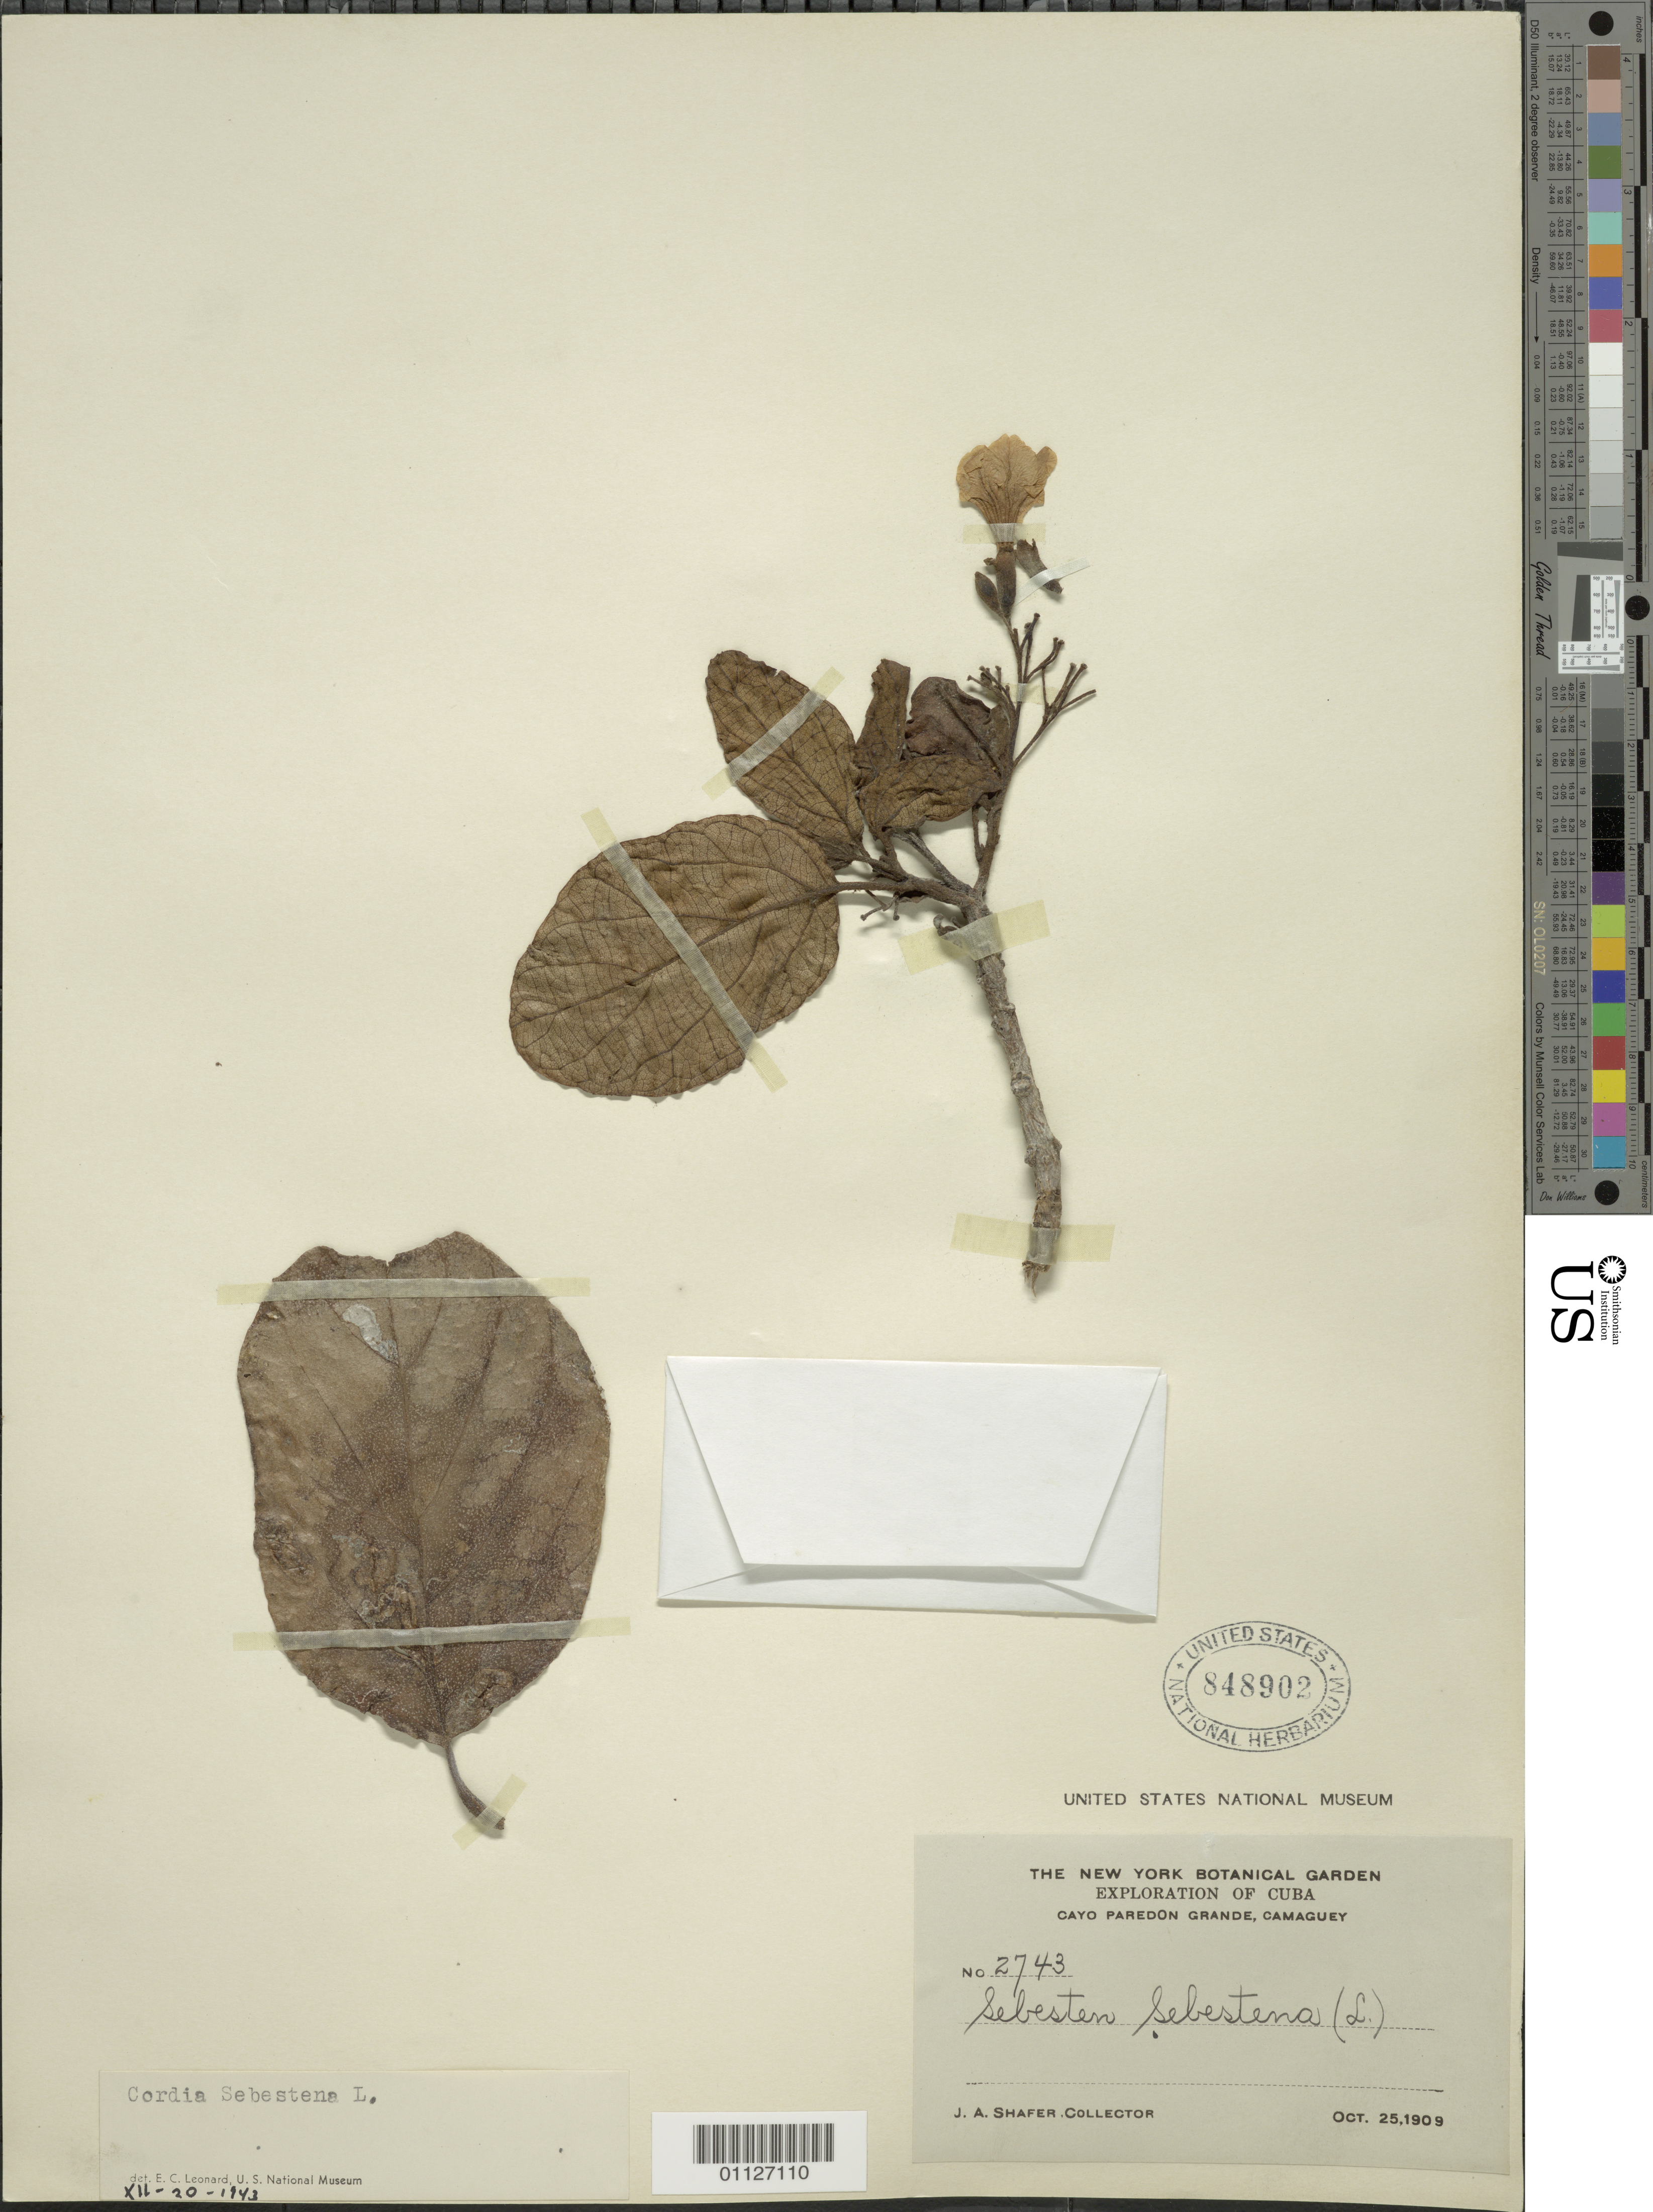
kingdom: Plantae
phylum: Tracheophyta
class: Magnoliopsida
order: Boraginales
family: Cordiaceae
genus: Cordia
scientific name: Cordia sebestena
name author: L.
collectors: J. A. Shafer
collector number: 2743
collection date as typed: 25 Oct 1909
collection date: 1909-10-25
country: Cuba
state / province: Camagüey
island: Cuba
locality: Cayo Paredon Grande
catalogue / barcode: US 848902